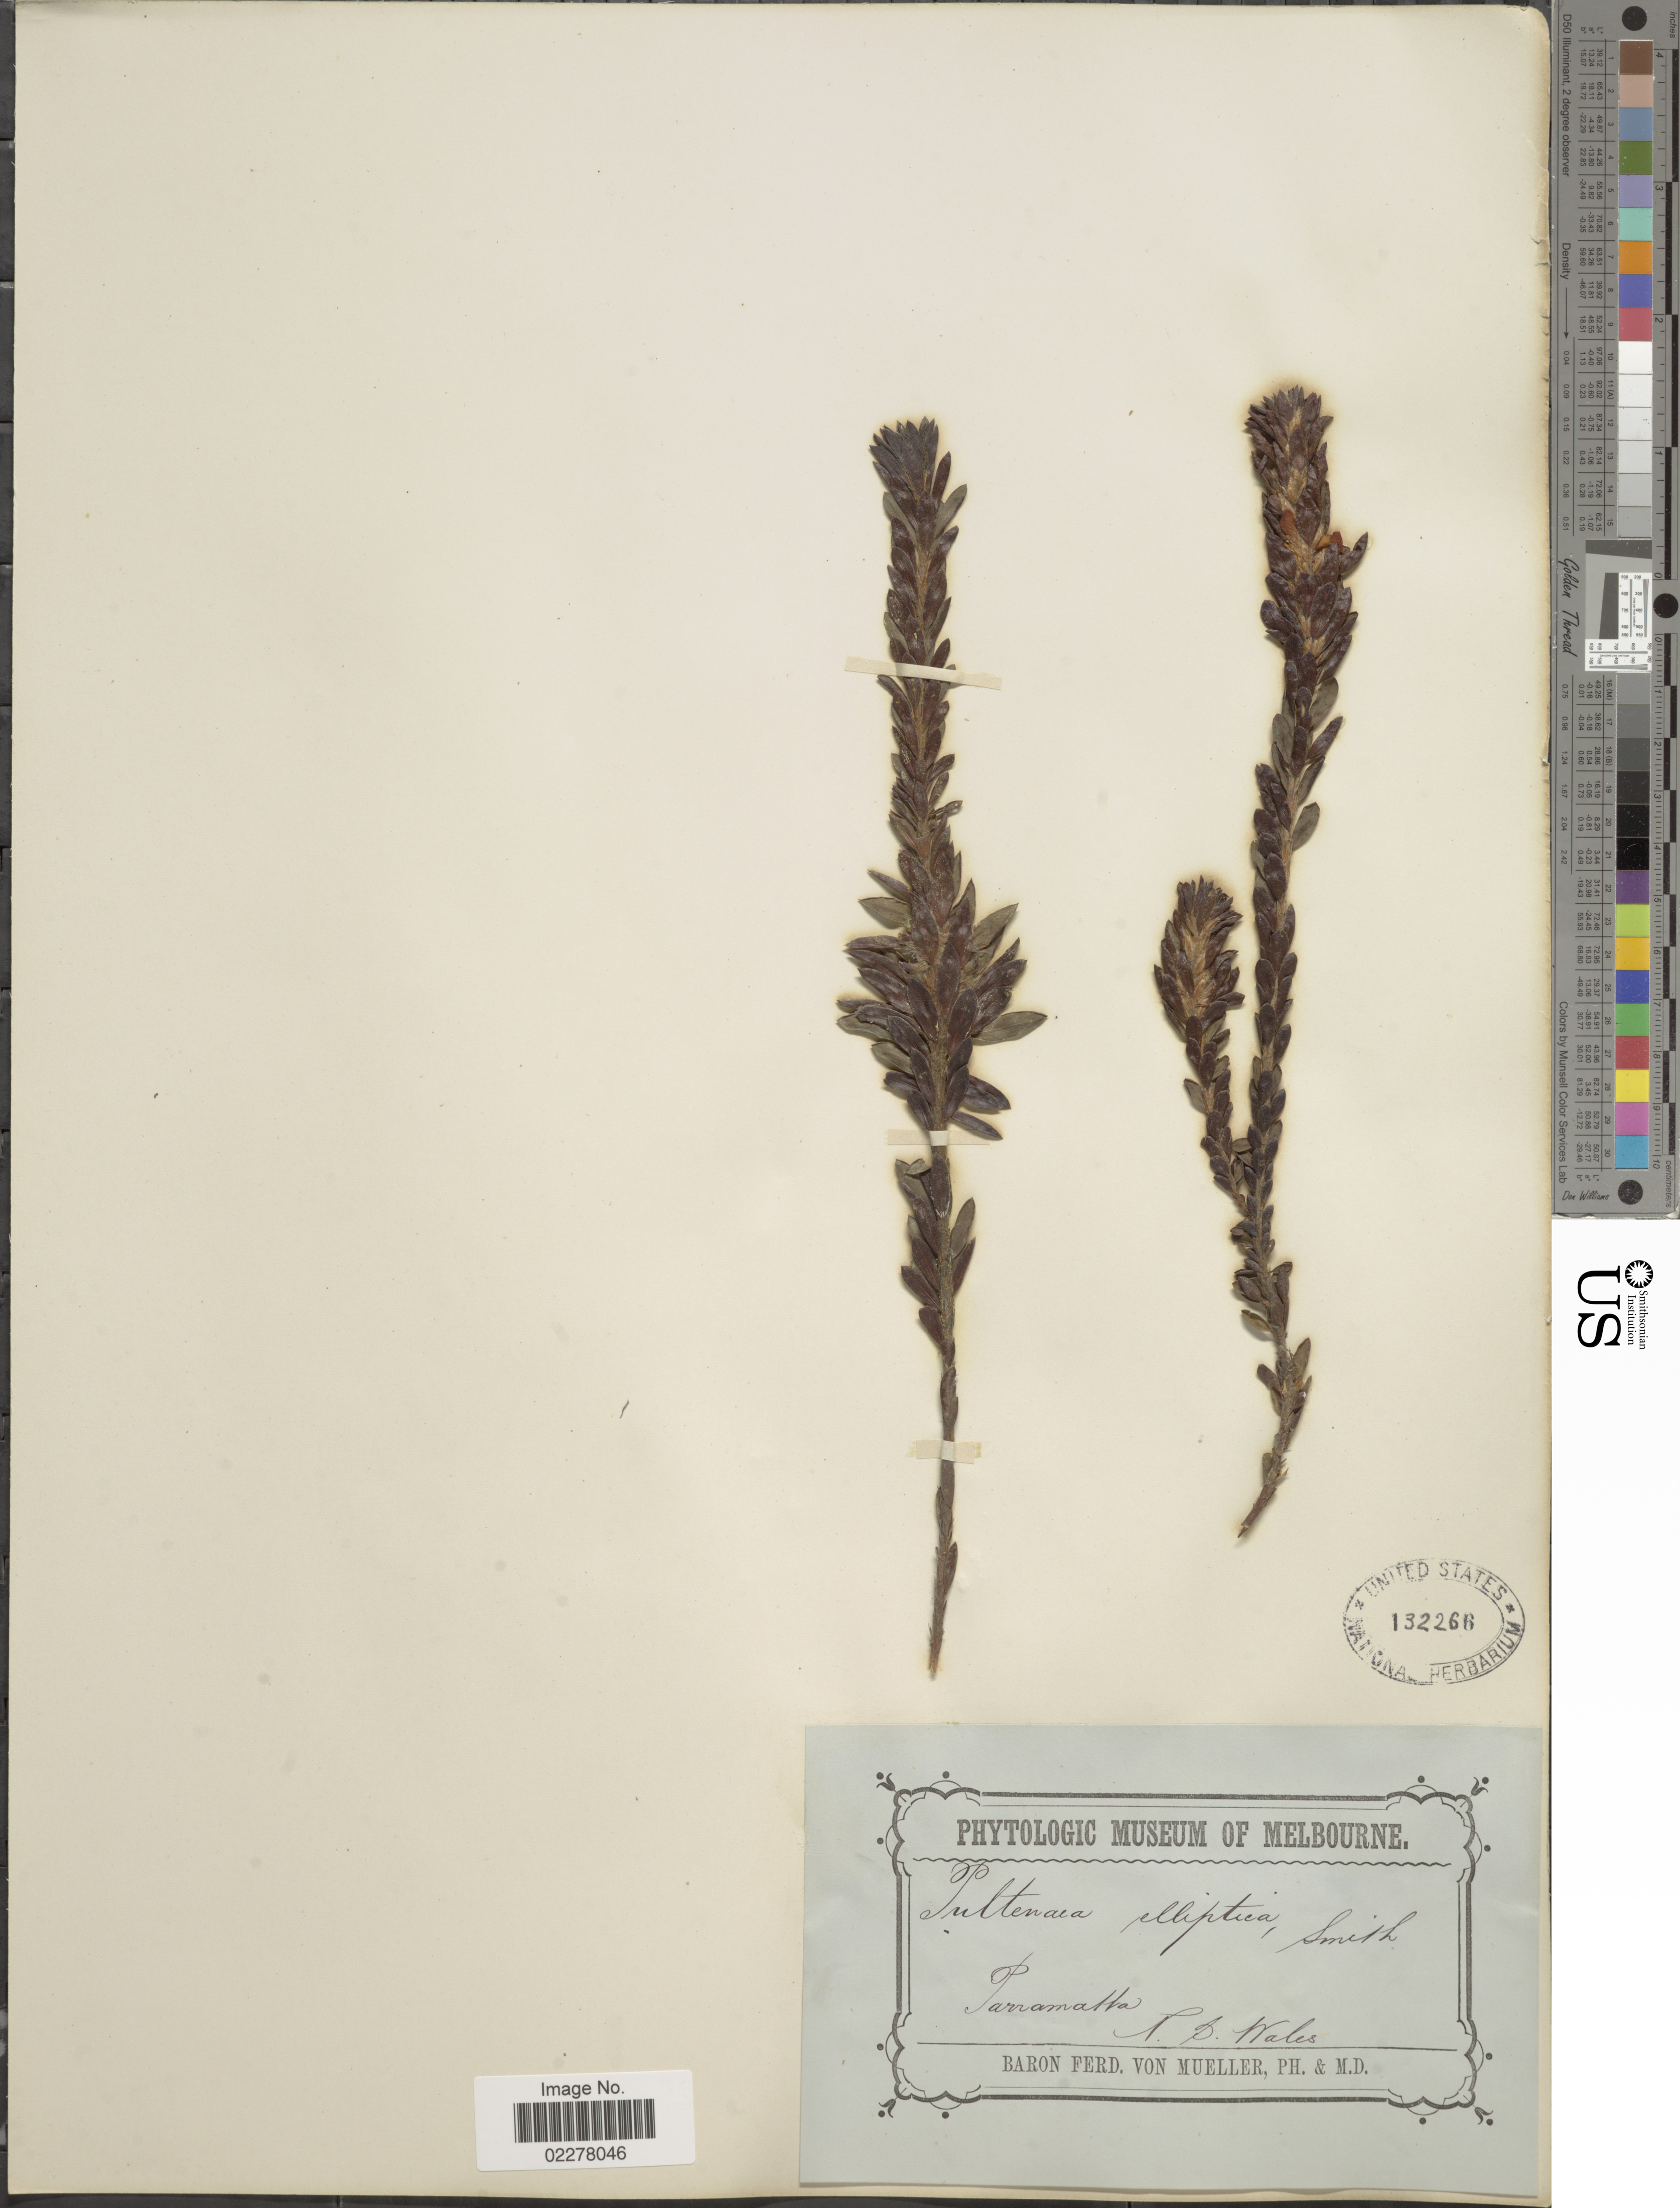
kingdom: Plantae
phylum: Tracheophyta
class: Magnoliopsida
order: Fabales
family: Fabaceae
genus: Pultenaea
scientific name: Pultenaea tuberculata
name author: Pers.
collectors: F. von Mueller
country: Australia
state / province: New South Wales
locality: Parramatta N.S. Wales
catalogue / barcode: US 132266